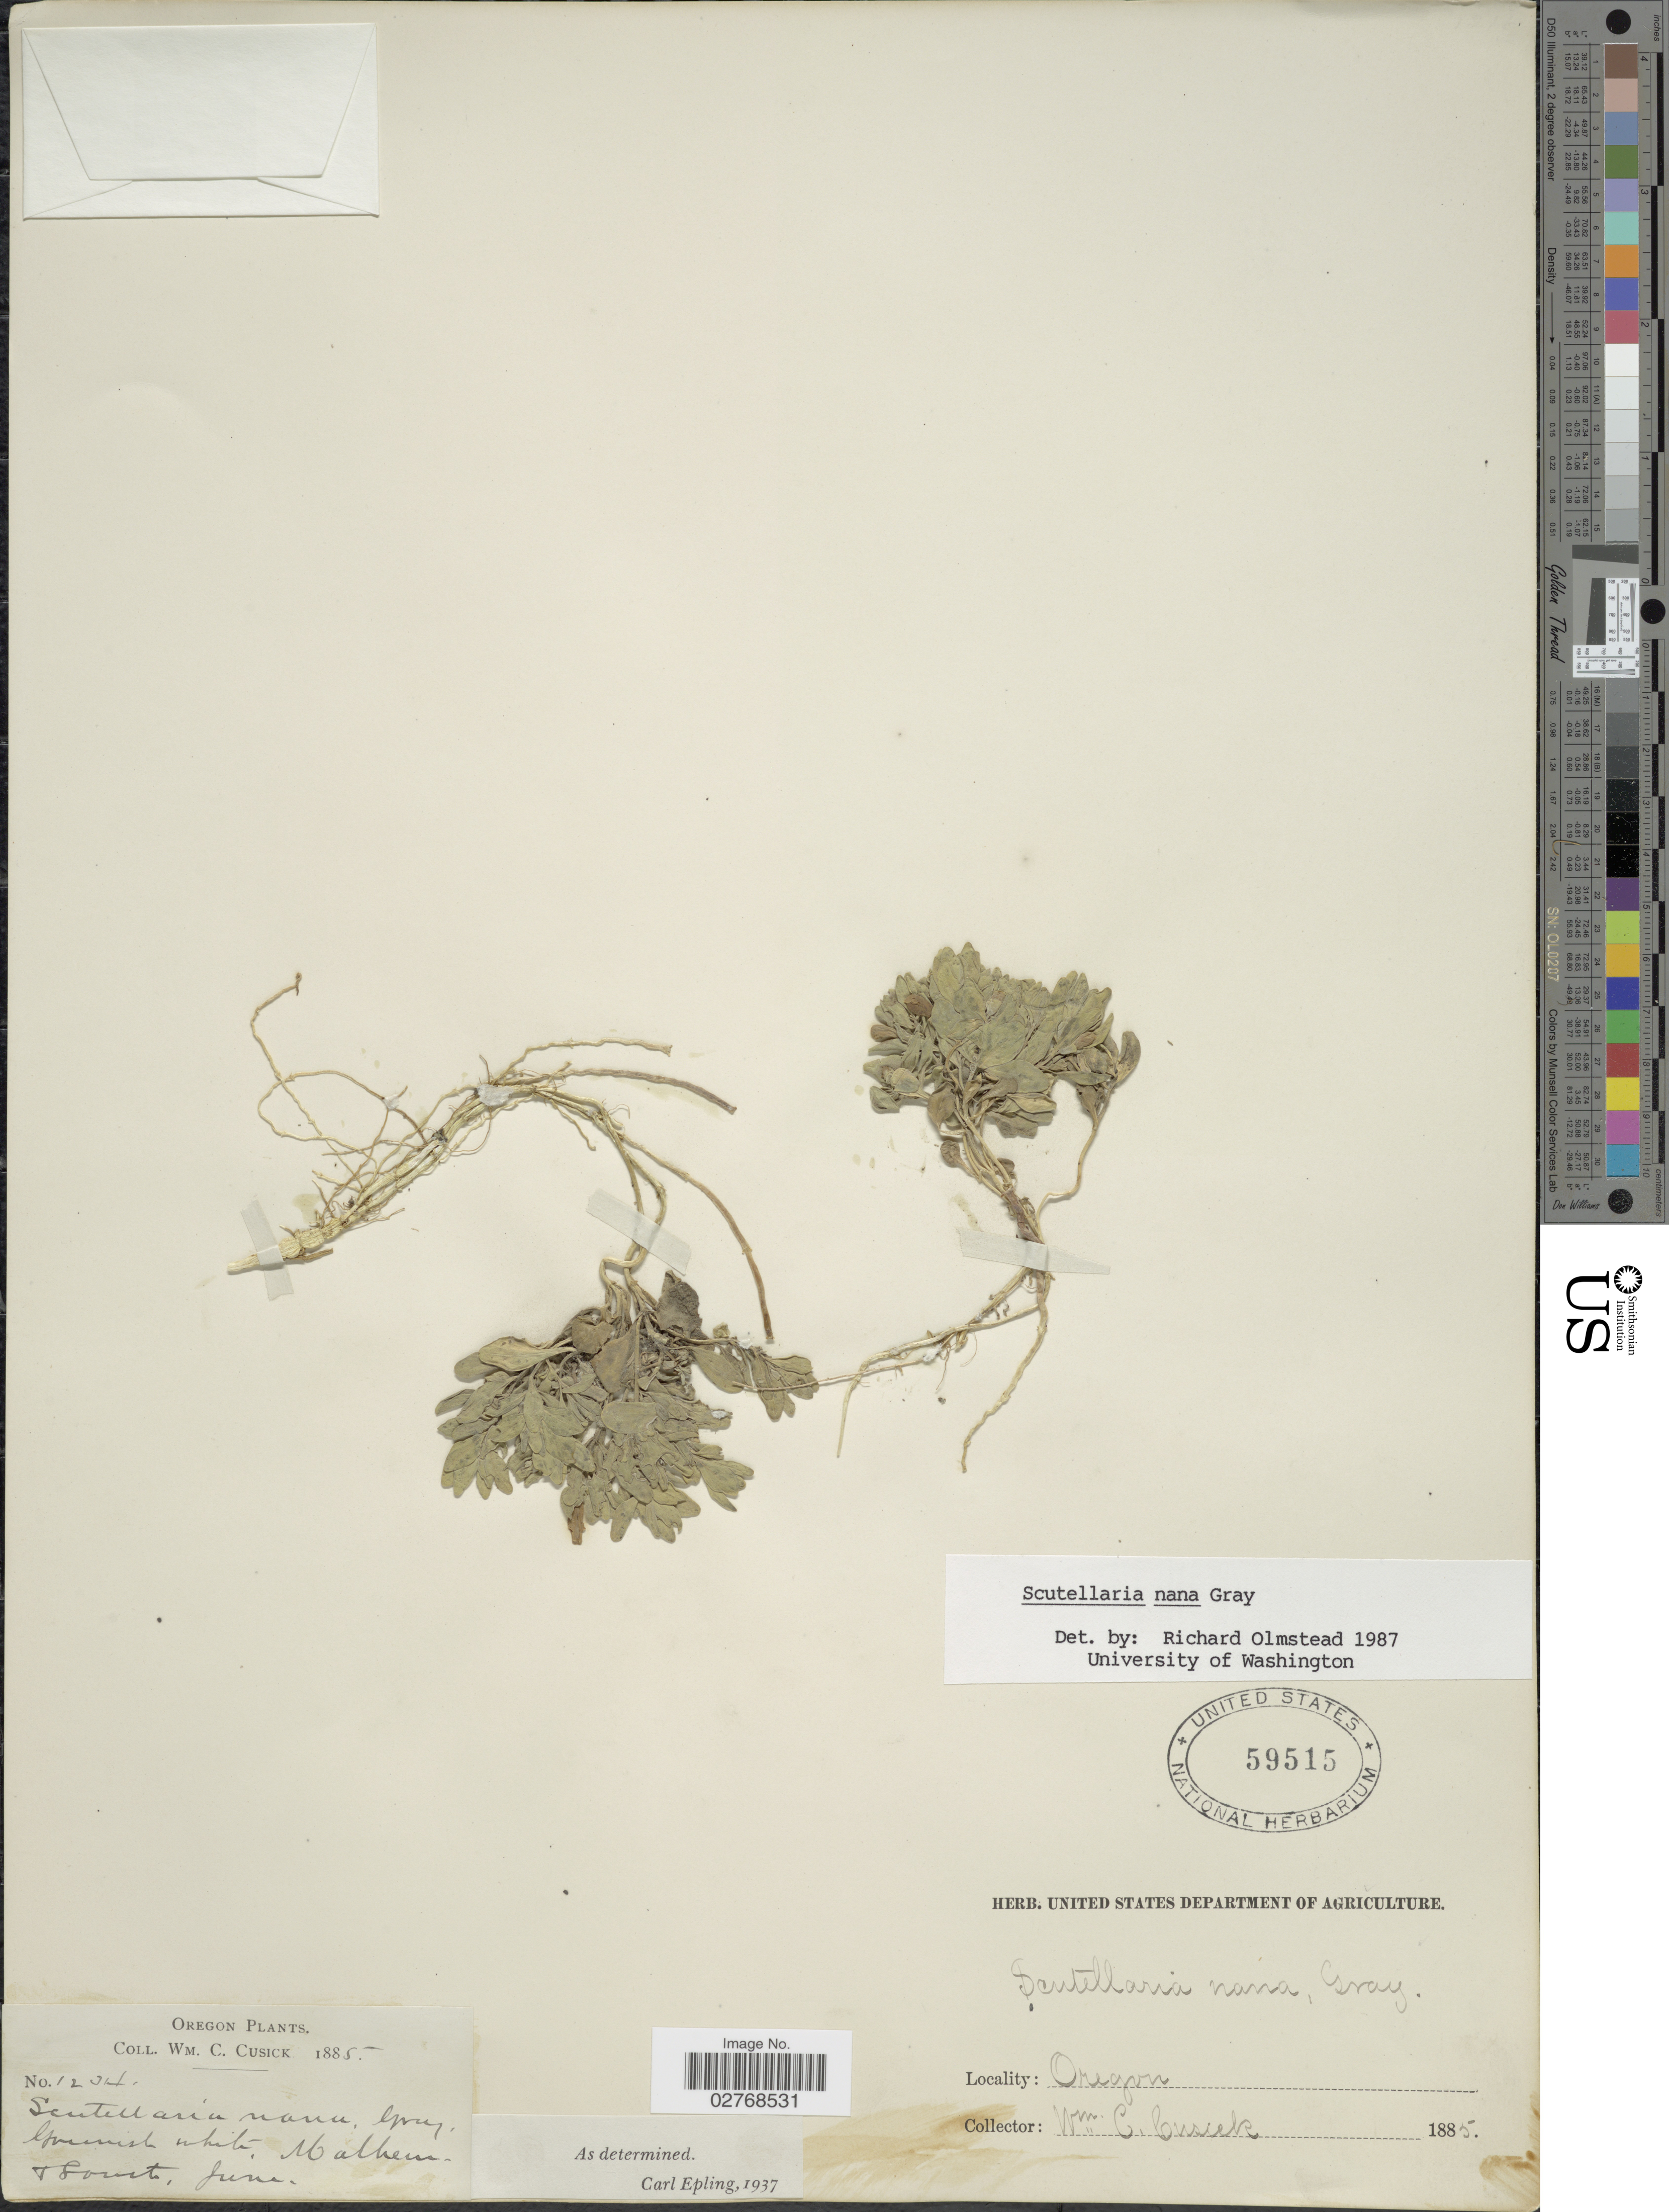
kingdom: Plantae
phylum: Tracheophyta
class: Magnoliopsida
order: Lamiales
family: Lamiaceae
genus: Scutellaria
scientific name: Scutellaria nana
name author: A. Gray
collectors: W. C. Cusick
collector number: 1234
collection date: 1885-06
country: United States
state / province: Oregon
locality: Malheur & South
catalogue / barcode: US 59515